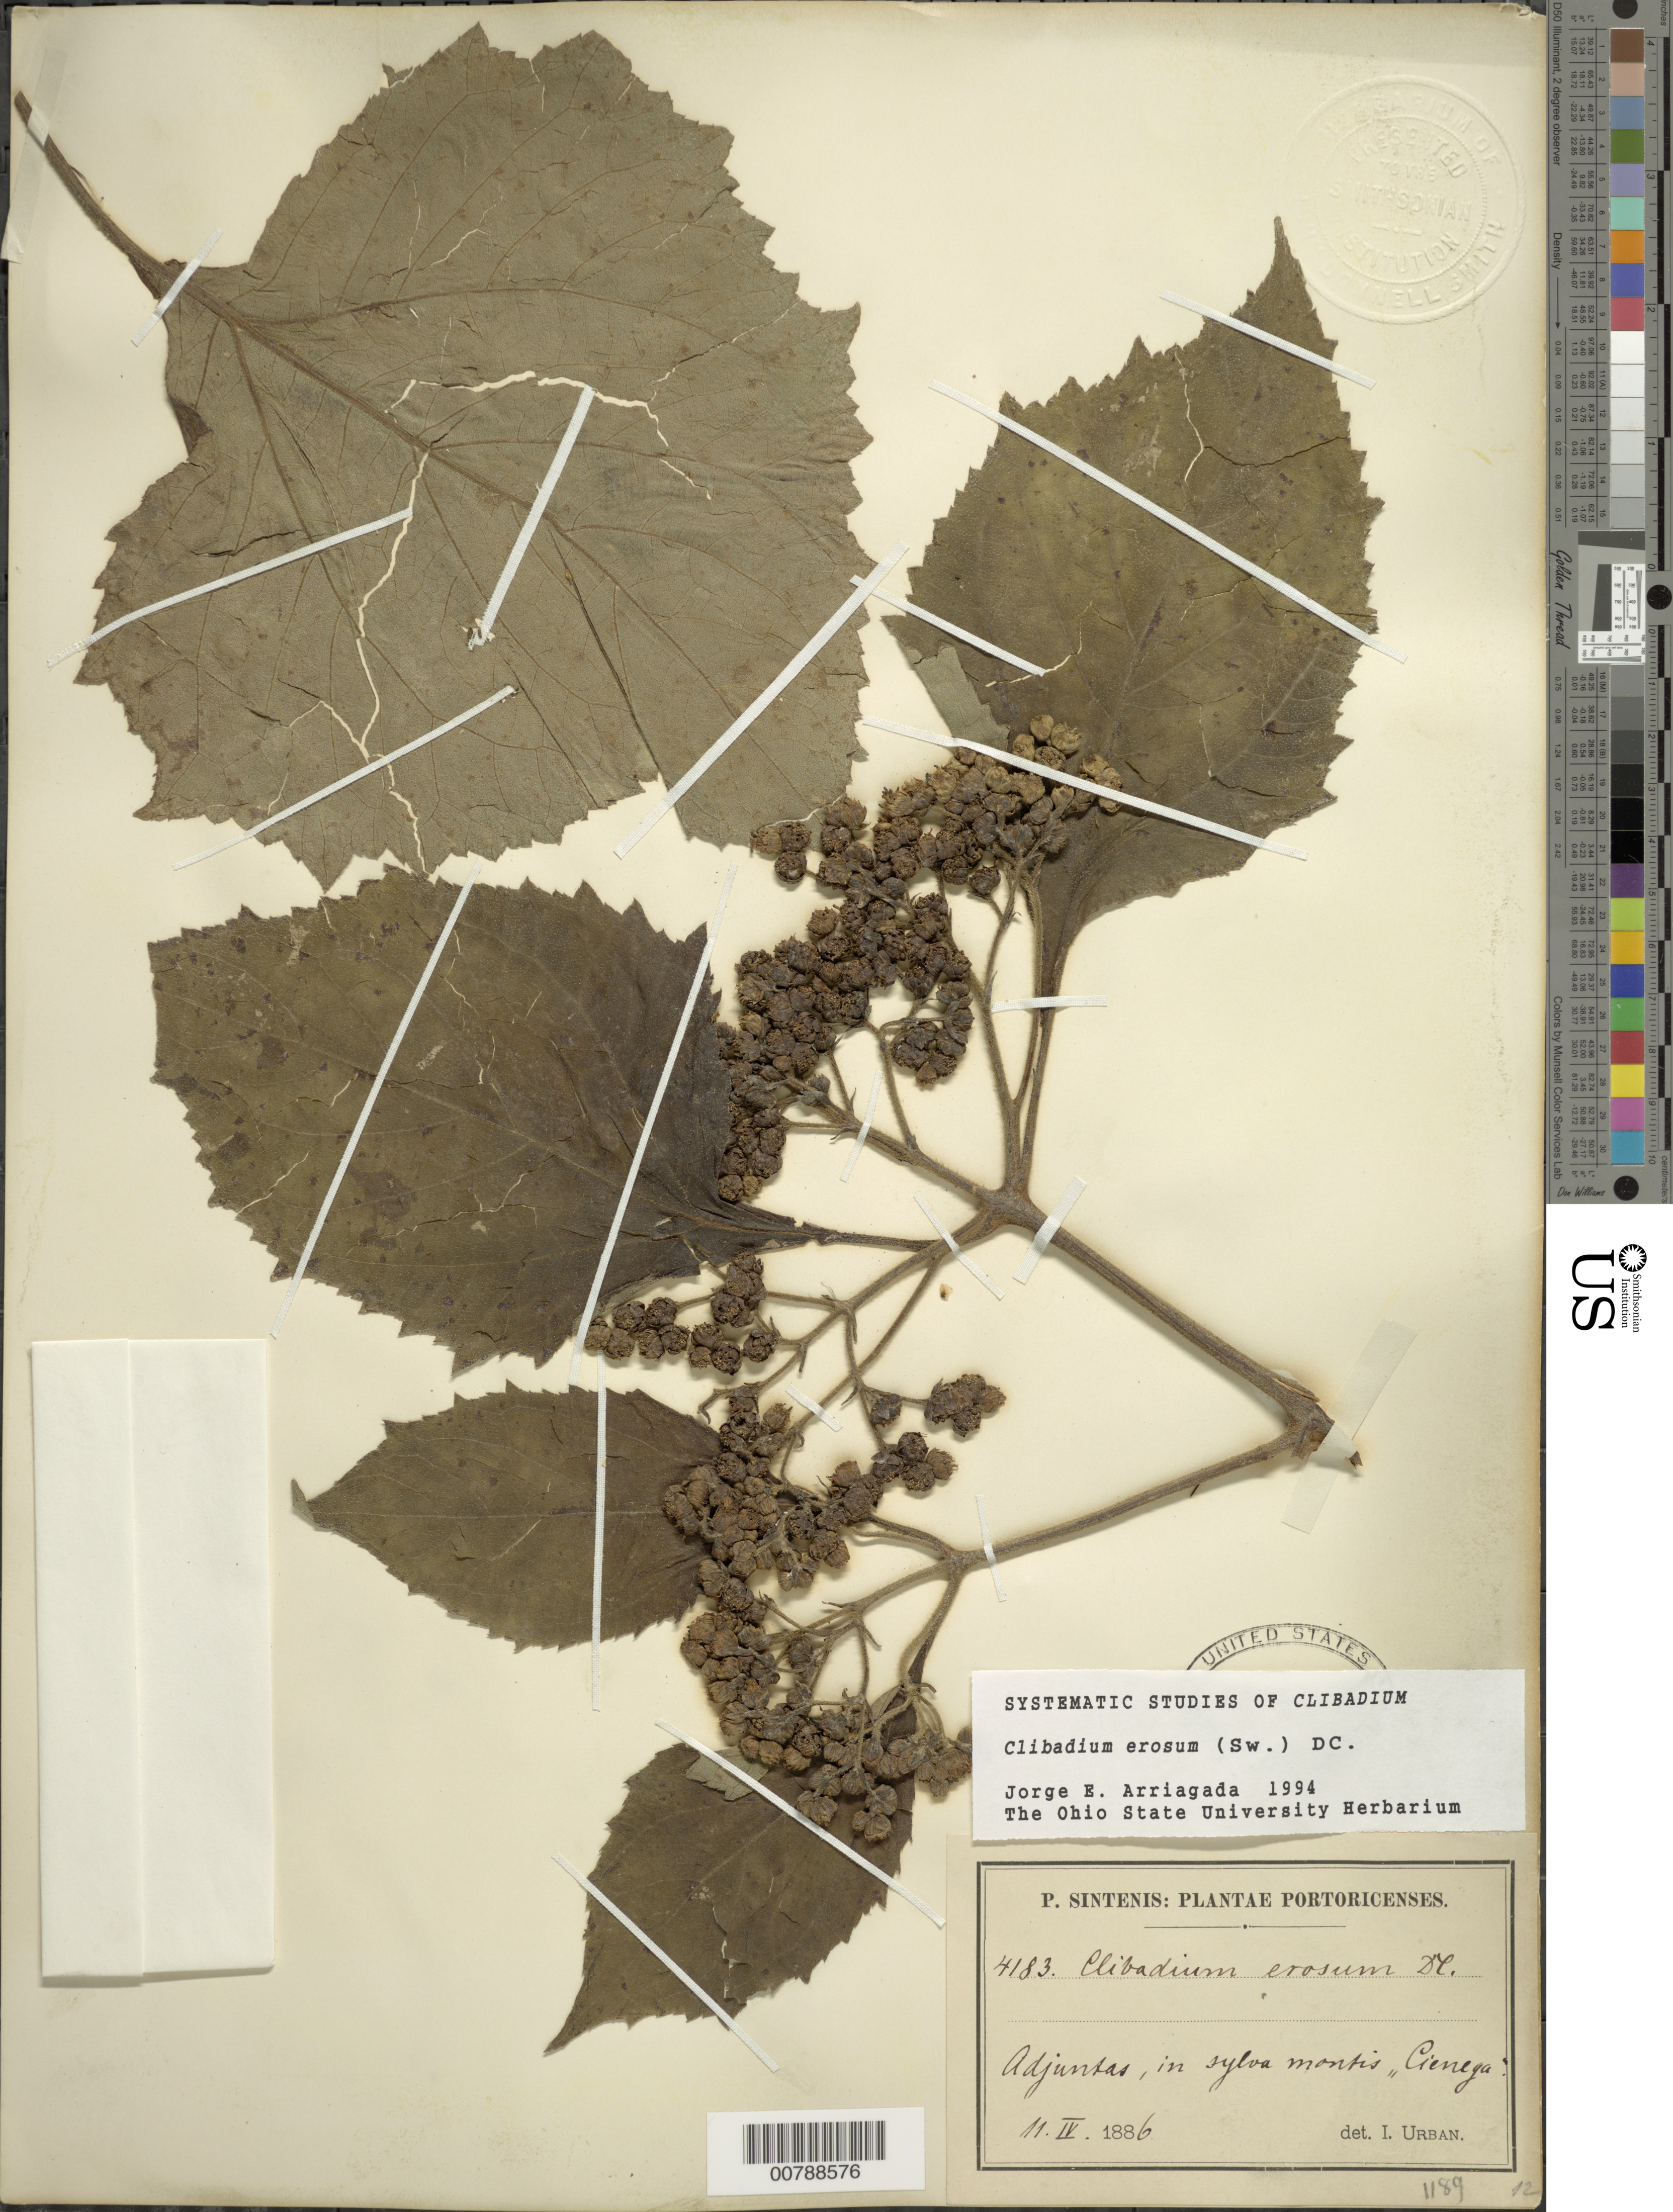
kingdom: Plantae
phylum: Tracheophyta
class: Magnoliopsida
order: Asterales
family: Asteraceae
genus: Clibadium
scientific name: Clibadium erosum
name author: (Sw.) DC.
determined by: Arriagada, J. E.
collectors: P. Sintenis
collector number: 4183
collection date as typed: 11 Apr 1886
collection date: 1886-04-11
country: Puerto Rico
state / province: Adjuntas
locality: Adjuntas, in sylva montis "Cienega"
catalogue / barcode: US 1401901